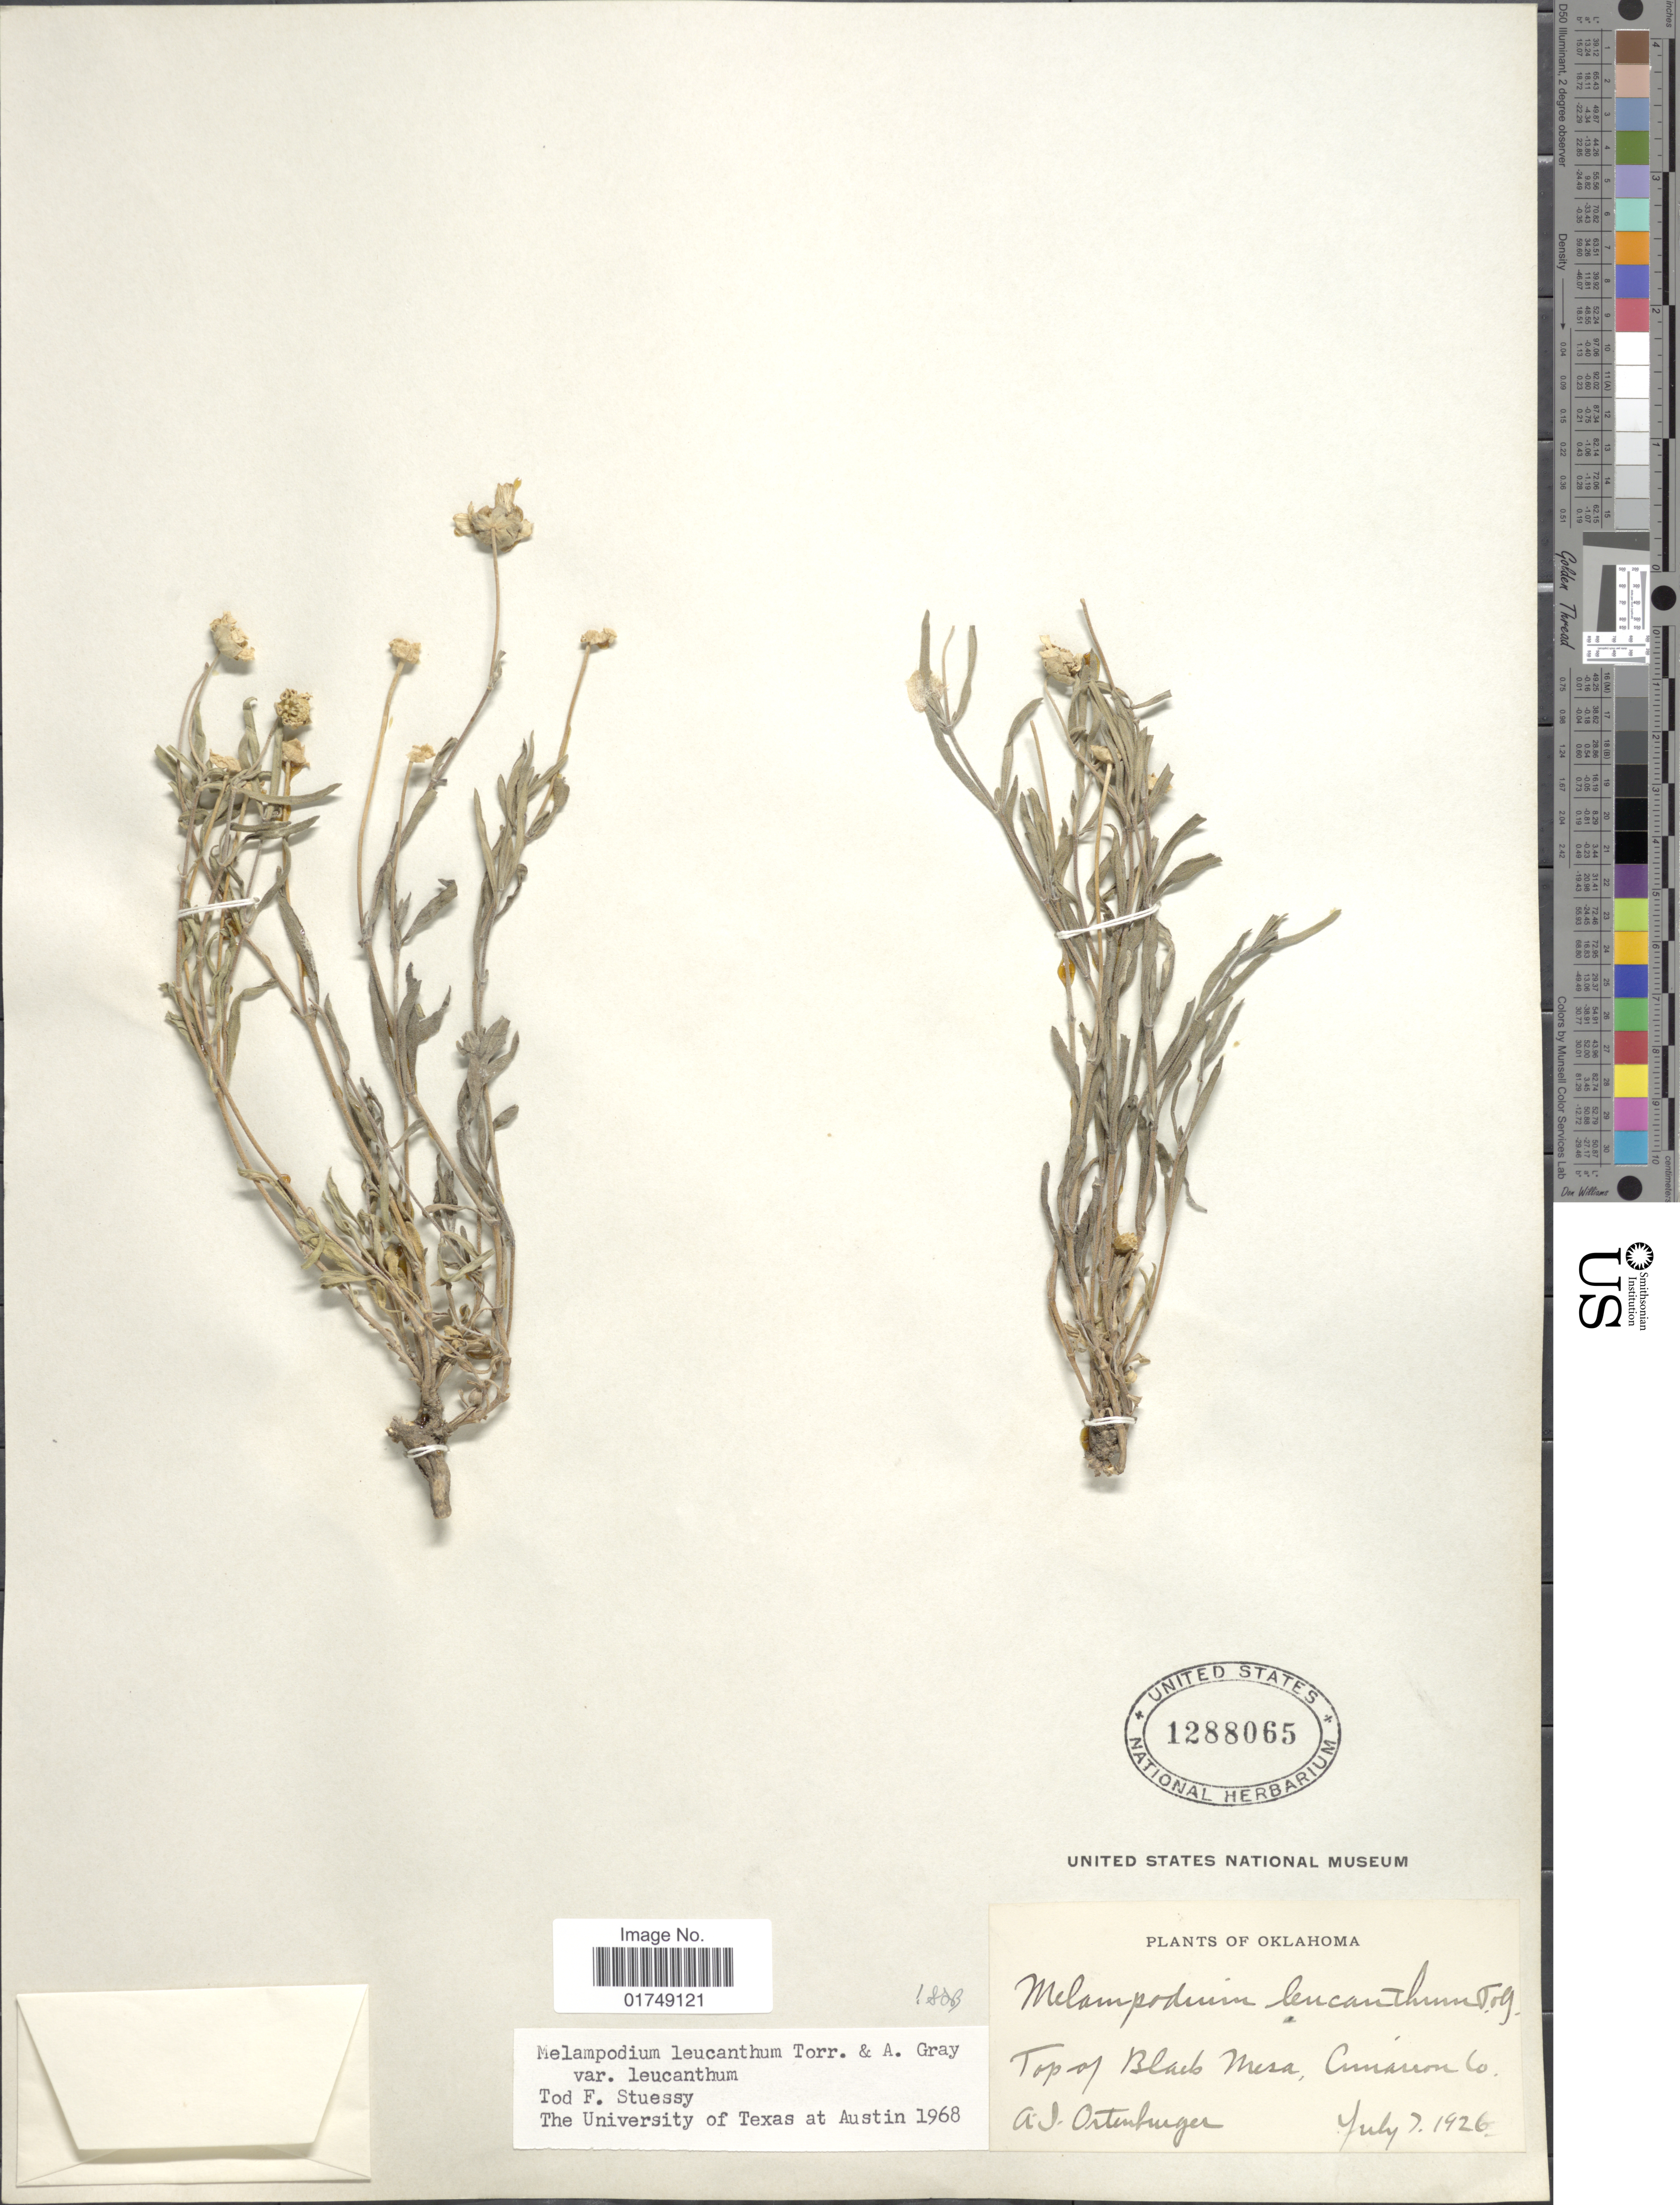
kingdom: Plantae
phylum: Tracheophyta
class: Magnoliopsida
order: Asterales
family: Asteraceae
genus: Melampodium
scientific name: Melampodium leucanthum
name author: Torr. & A. Gray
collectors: A. Ortenburger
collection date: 1926-07-07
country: United States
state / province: Oklahoma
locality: Top of Black Mesa, Cimarron Co.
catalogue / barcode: US 1288065